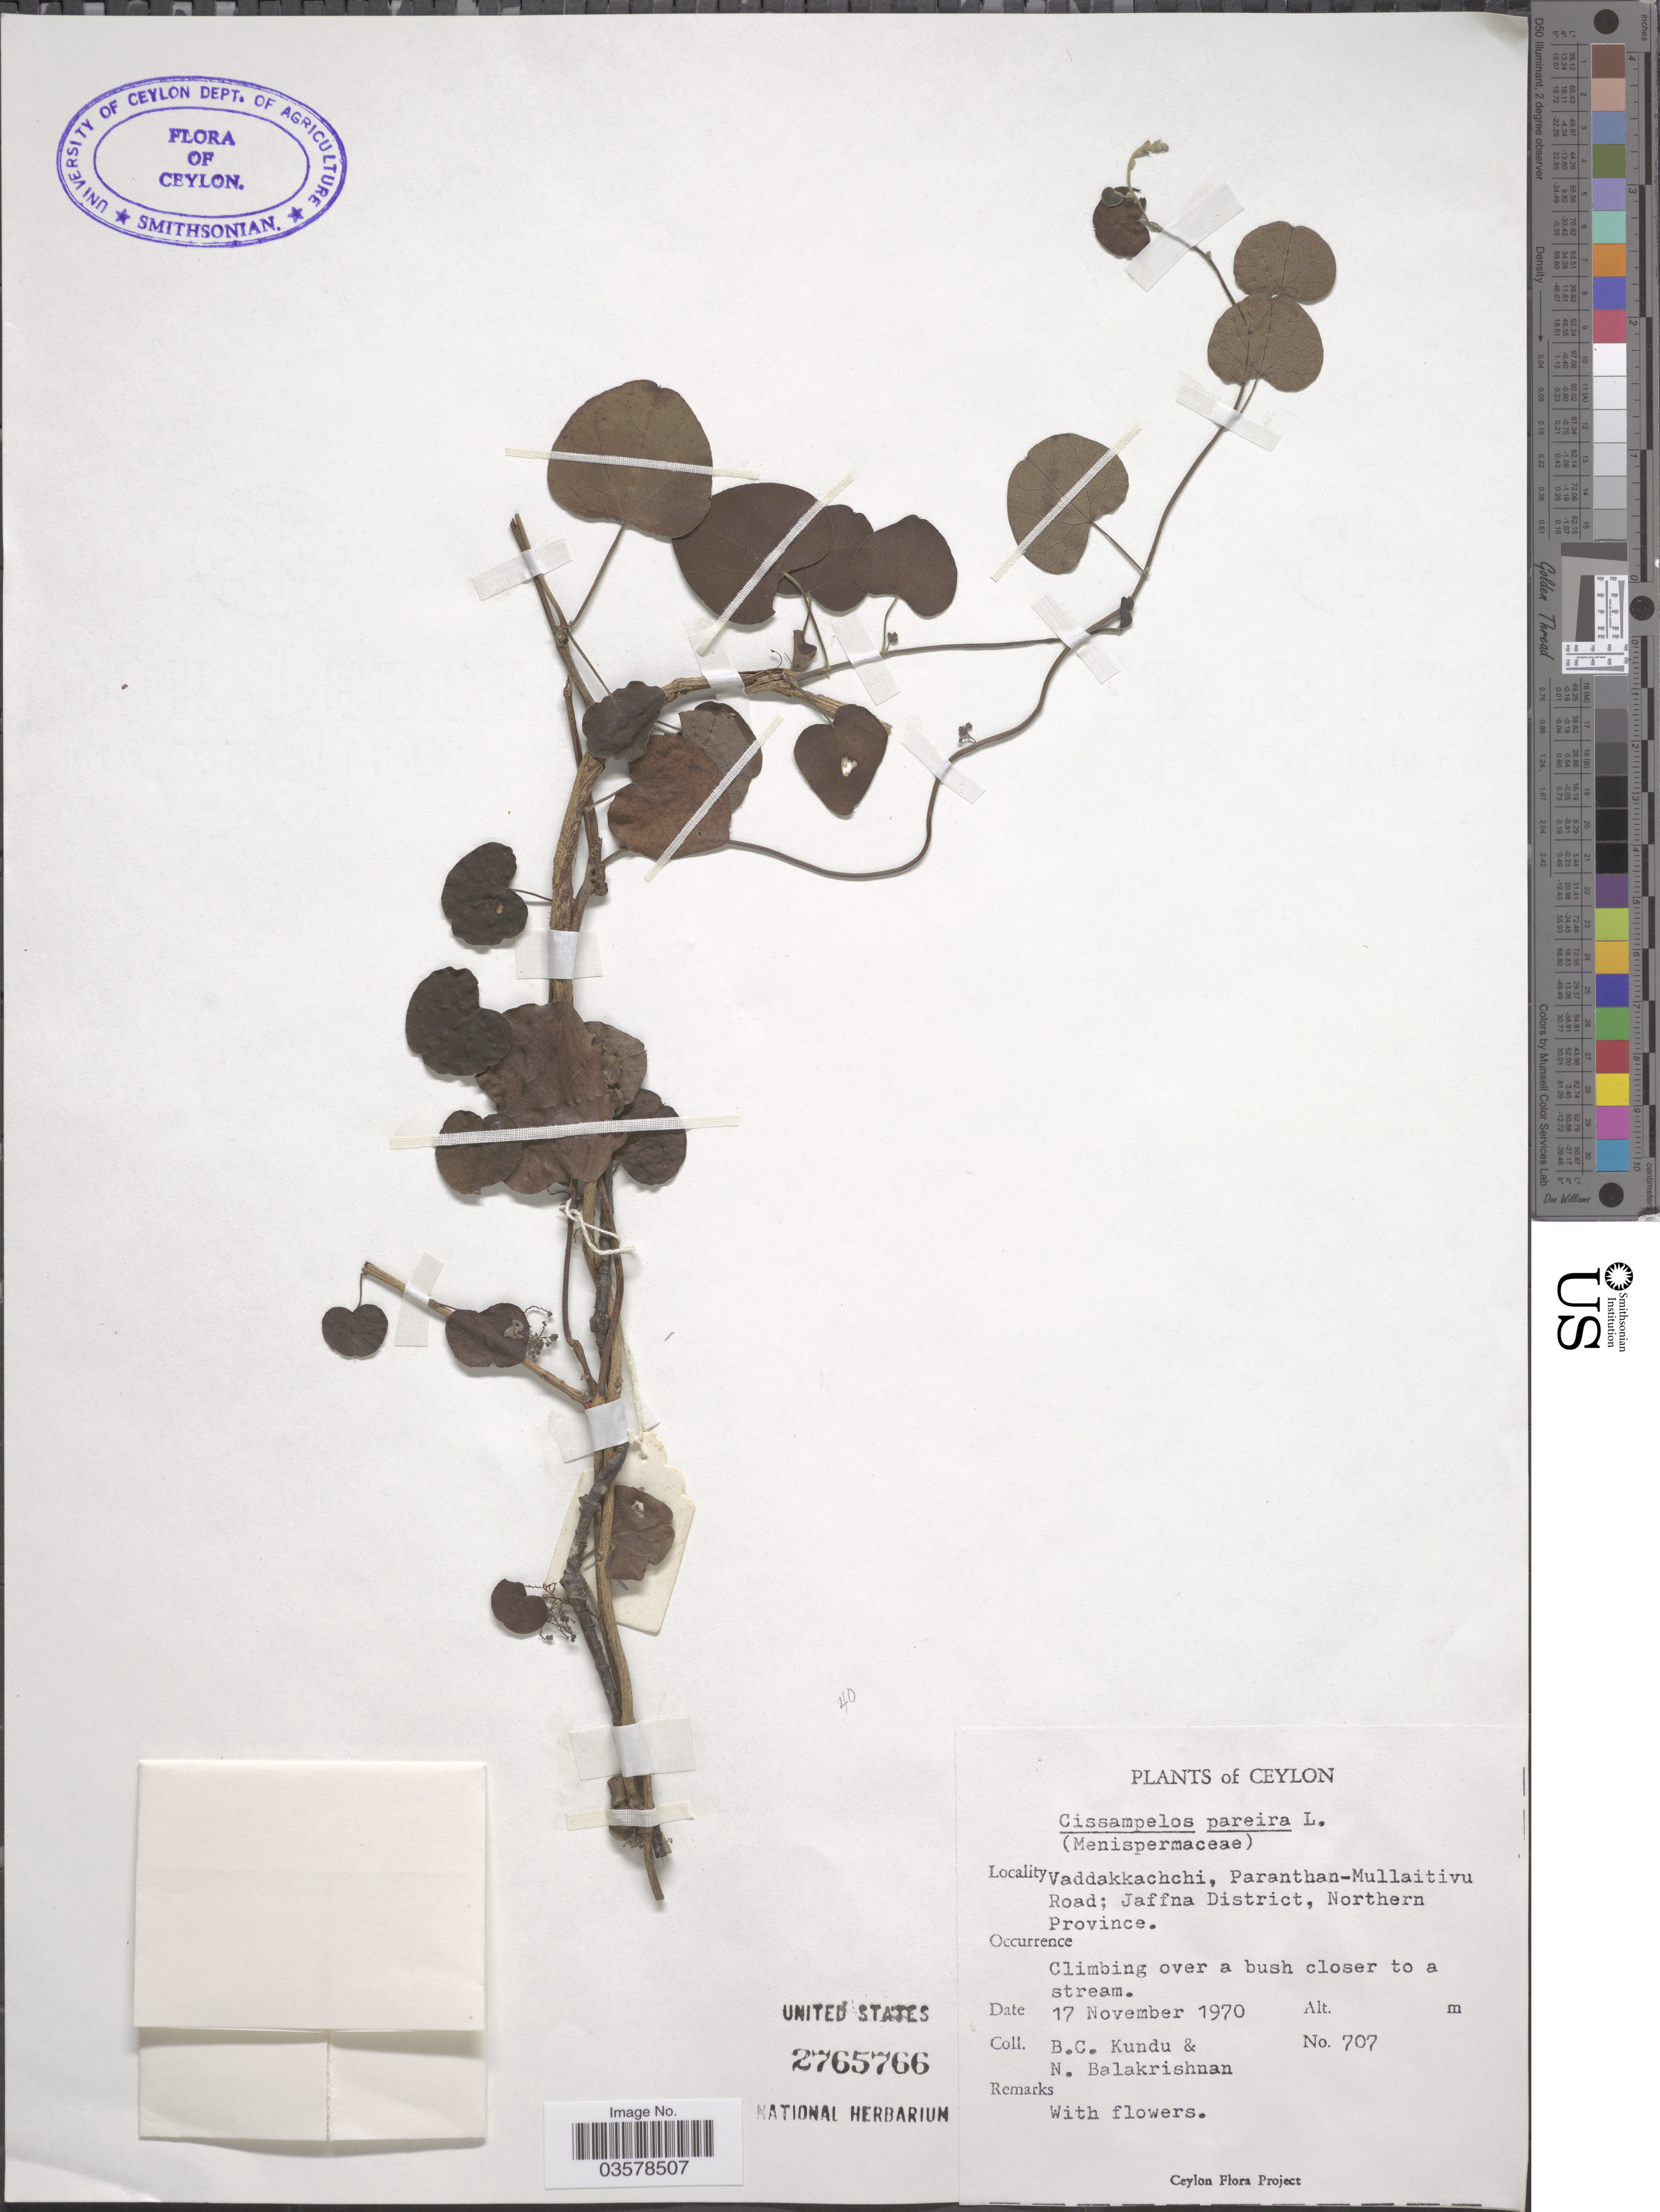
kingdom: Plantae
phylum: Tracheophyta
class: Magnoliopsida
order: Ranunculales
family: Menispermaceae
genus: Cissampelos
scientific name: Cissampelos pareira var. hirsuta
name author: (Buch.-Ham. ex DC.) Forman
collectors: B. C. Kundu & N. Balakrishnan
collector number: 707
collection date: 1970-11-17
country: Sri Lanka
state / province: Northern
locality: Ceylon. Vaddakkachchi, Paranthan-Mullaitivu Road; Jaffna District.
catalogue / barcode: US 2765766